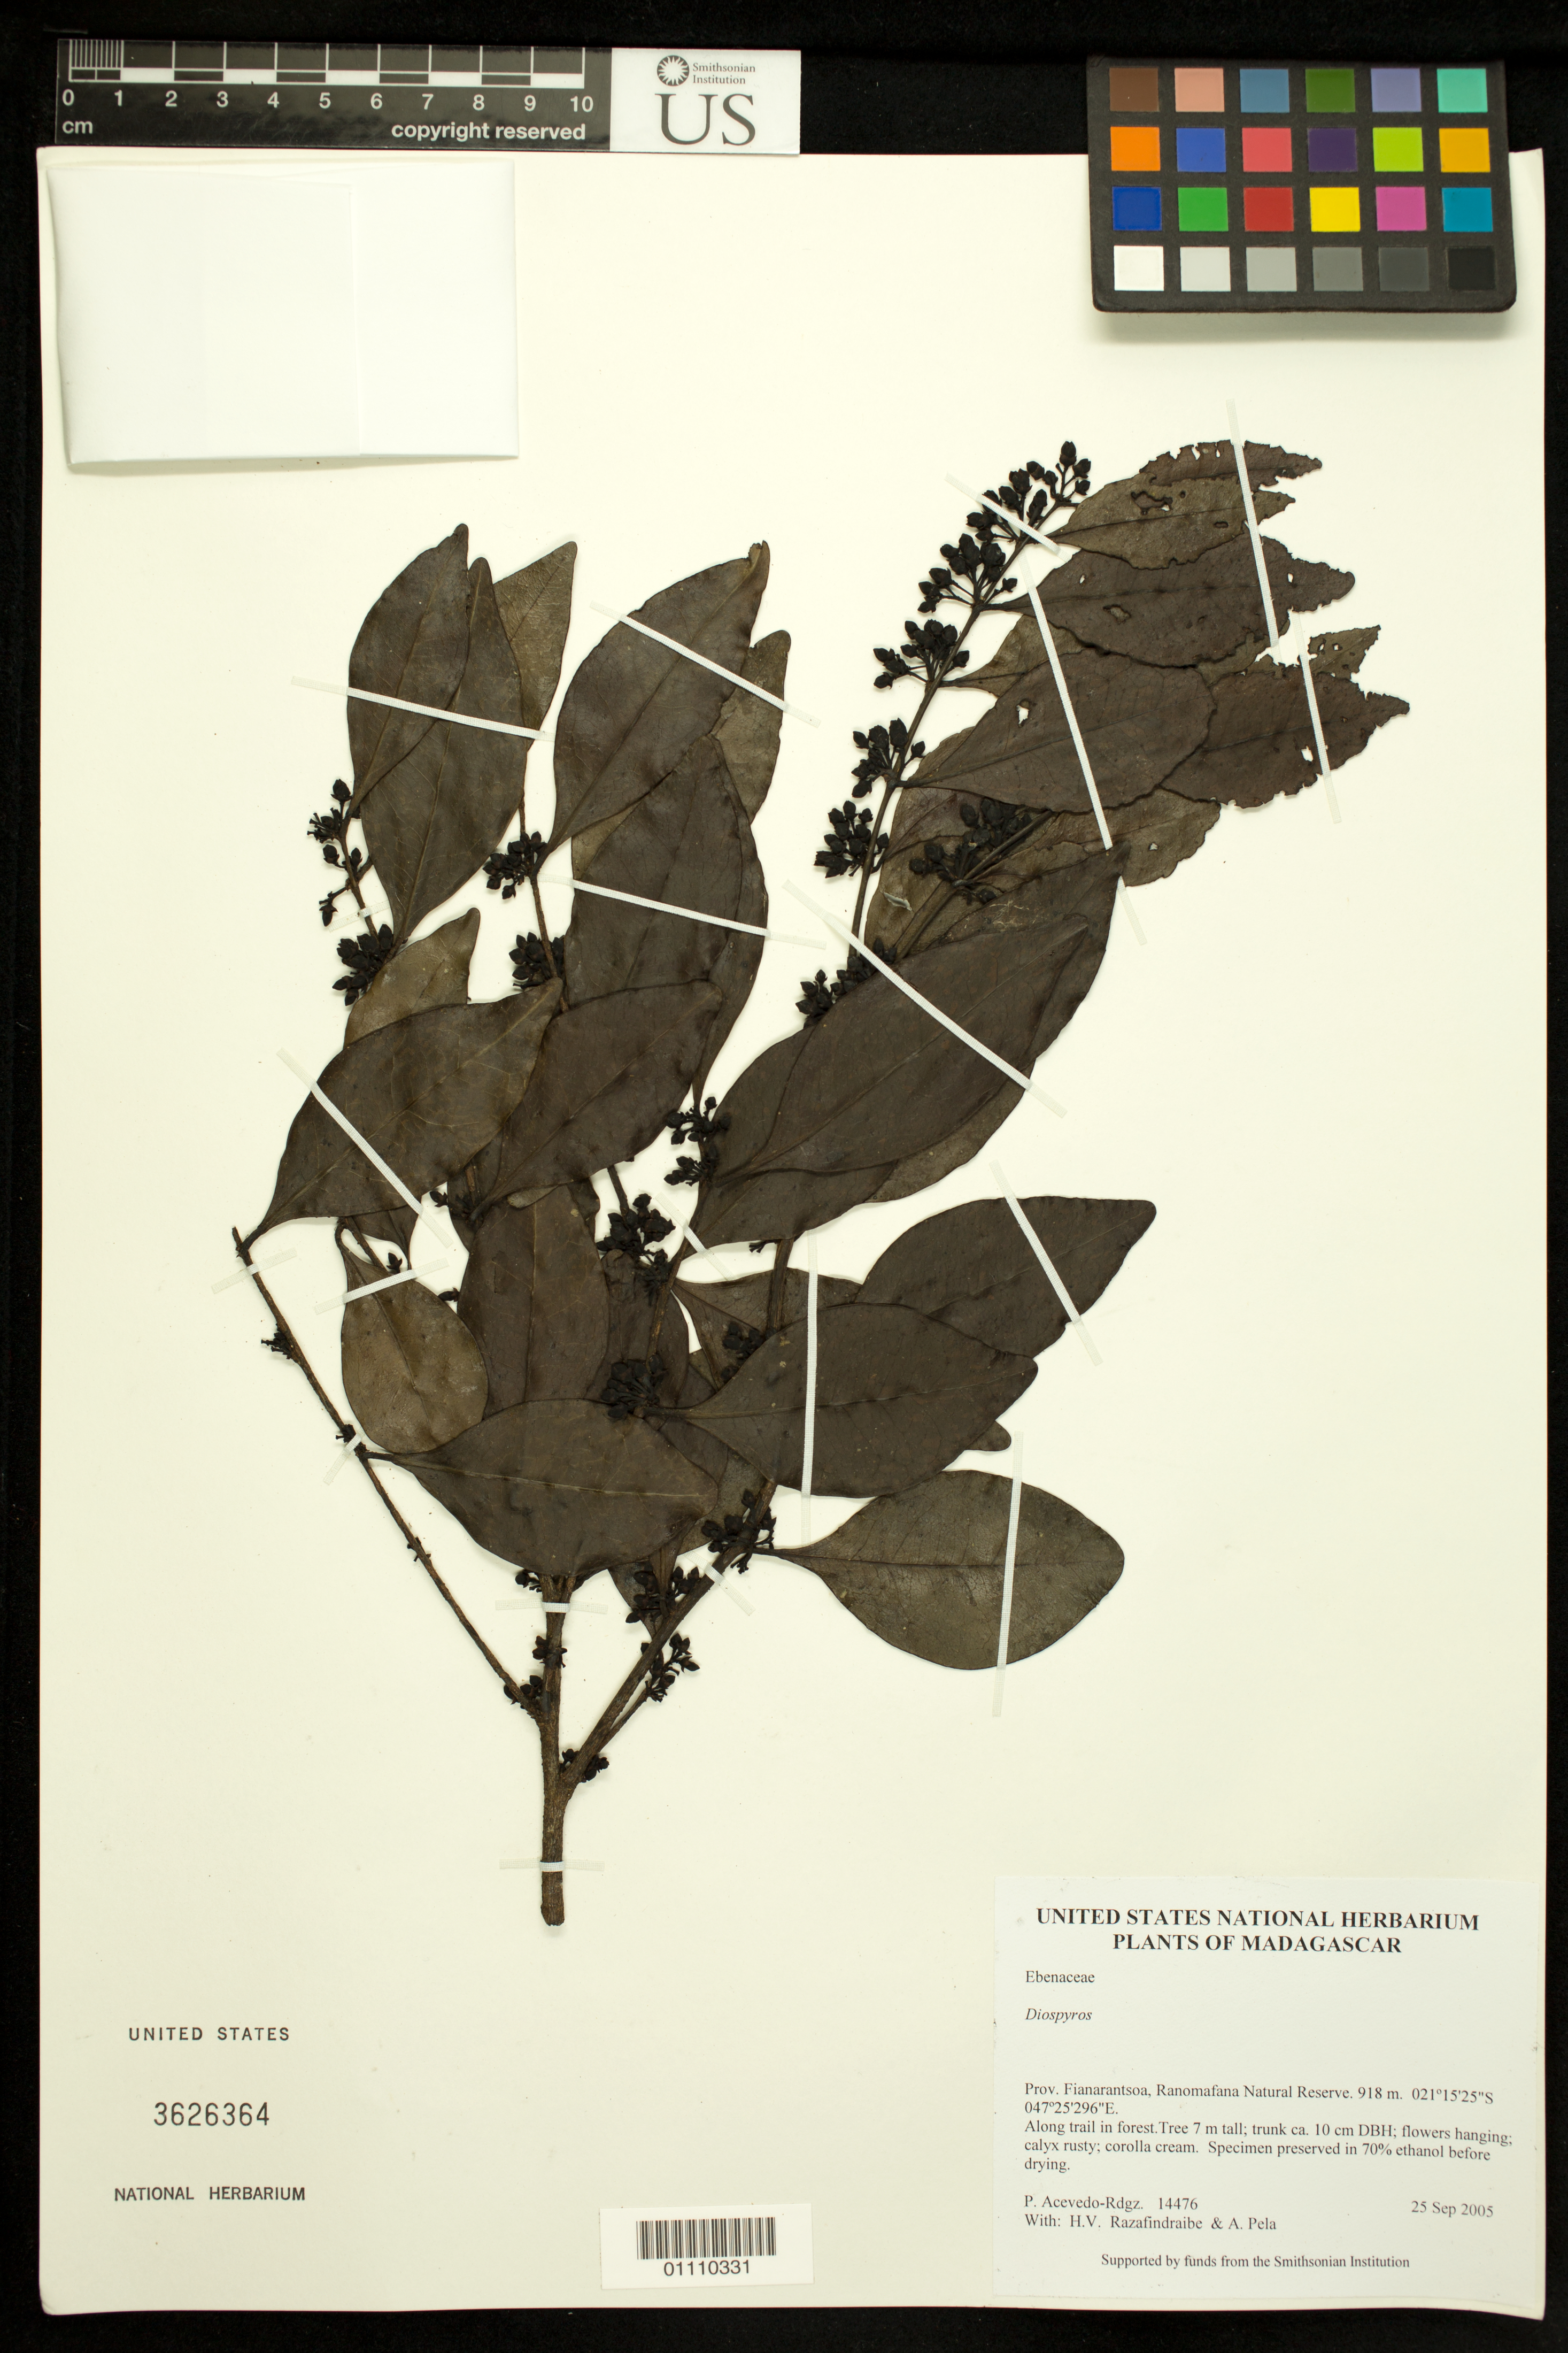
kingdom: Plantae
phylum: Tracheophyta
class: Magnoliopsida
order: Ericales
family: Ebenaceae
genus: Diospyros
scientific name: Diospyros sp.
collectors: P. Acevedo-Rodr., H. Razafindraibe & A. Pela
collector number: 14476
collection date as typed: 25 Sep 2005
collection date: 2005-09-25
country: Madagascar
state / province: Haute Matsiatra / Vatovavy Fitovinany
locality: Prov. Fianarantsoa, Ranomafana Natural Reserve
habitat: Along trail in forest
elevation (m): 918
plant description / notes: US, MO, P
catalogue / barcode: US 3626364